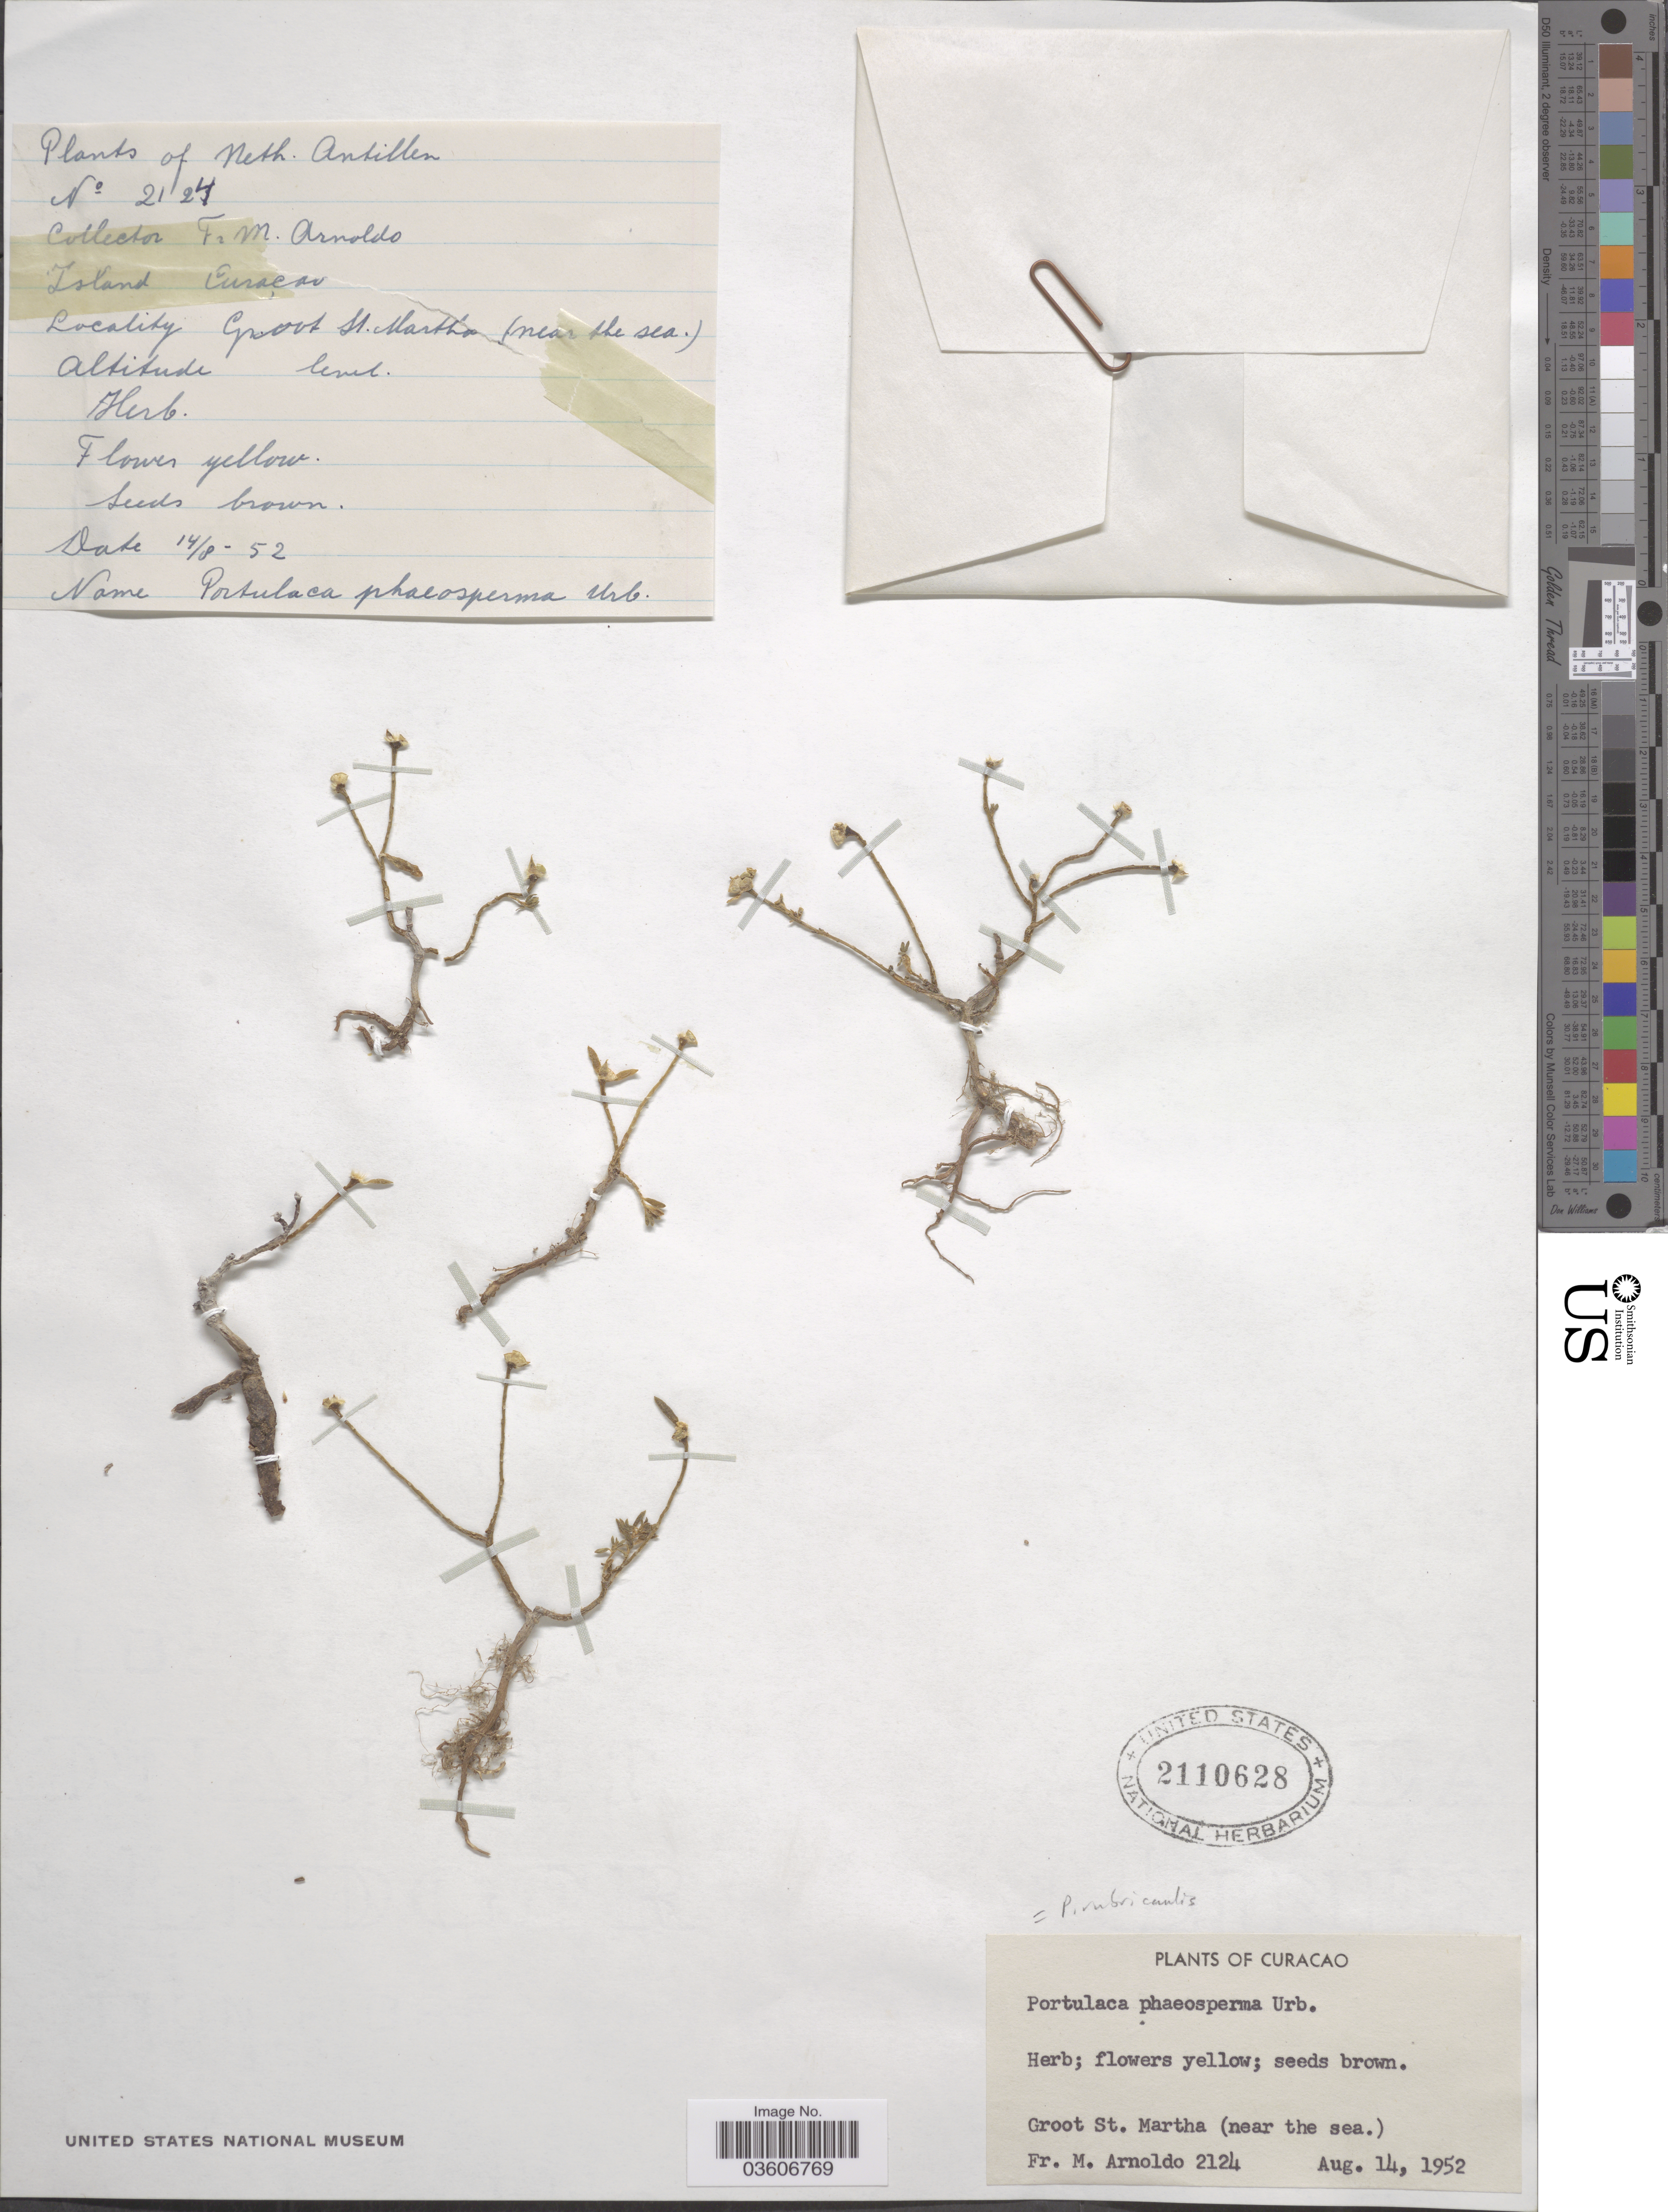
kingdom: Plantae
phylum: Tracheophyta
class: Magnoliopsida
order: Caryophyllales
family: Portulacaceae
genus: Portulaca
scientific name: Portulaca rubricaulis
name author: Kunth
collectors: N. Arnoldo-Broeders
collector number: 2124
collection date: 1952-08-14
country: Curaçao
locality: Groot St. Martha (near the sea).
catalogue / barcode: US 2110628